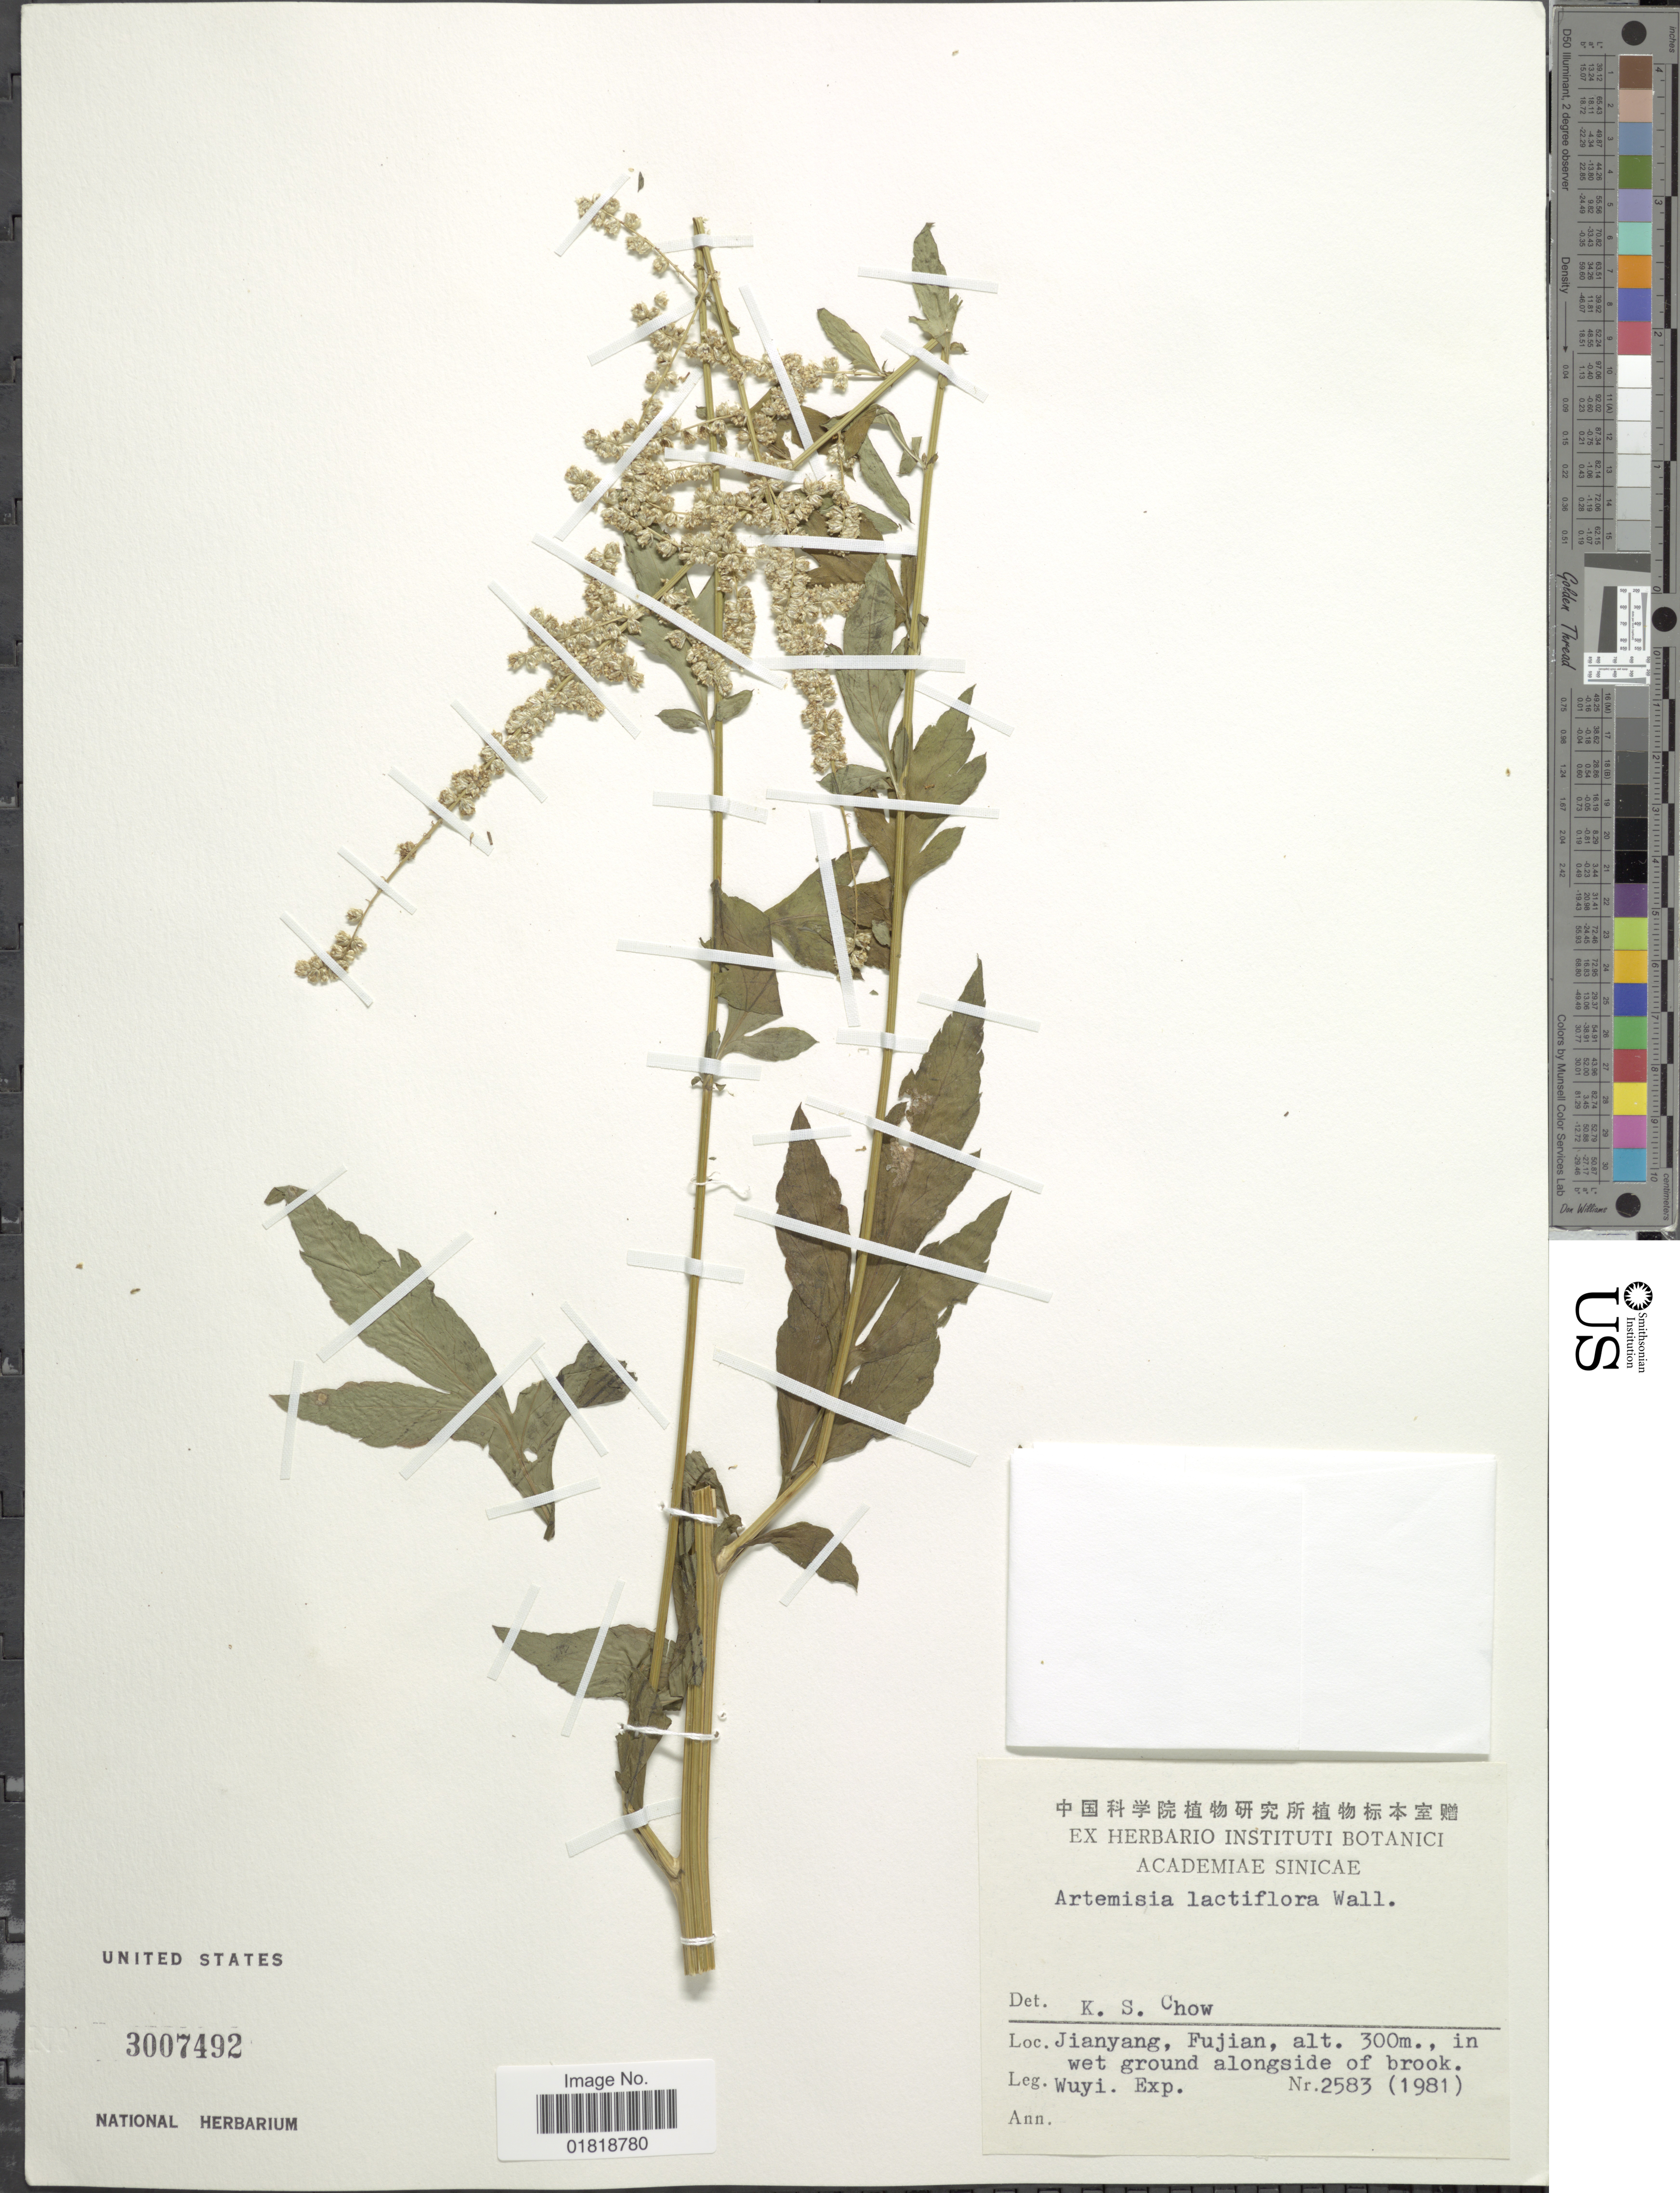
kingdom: Plantae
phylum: Tracheophyta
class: Magnoliopsida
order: Asterales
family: Asteraceae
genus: Artemisia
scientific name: Artemisia lactiflora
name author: Wall. ex DC.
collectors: Wuyi. Exped.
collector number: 2583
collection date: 1981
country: China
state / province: Fujian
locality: Jianyang, in wet ground alongside of brook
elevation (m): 300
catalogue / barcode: US 3007492